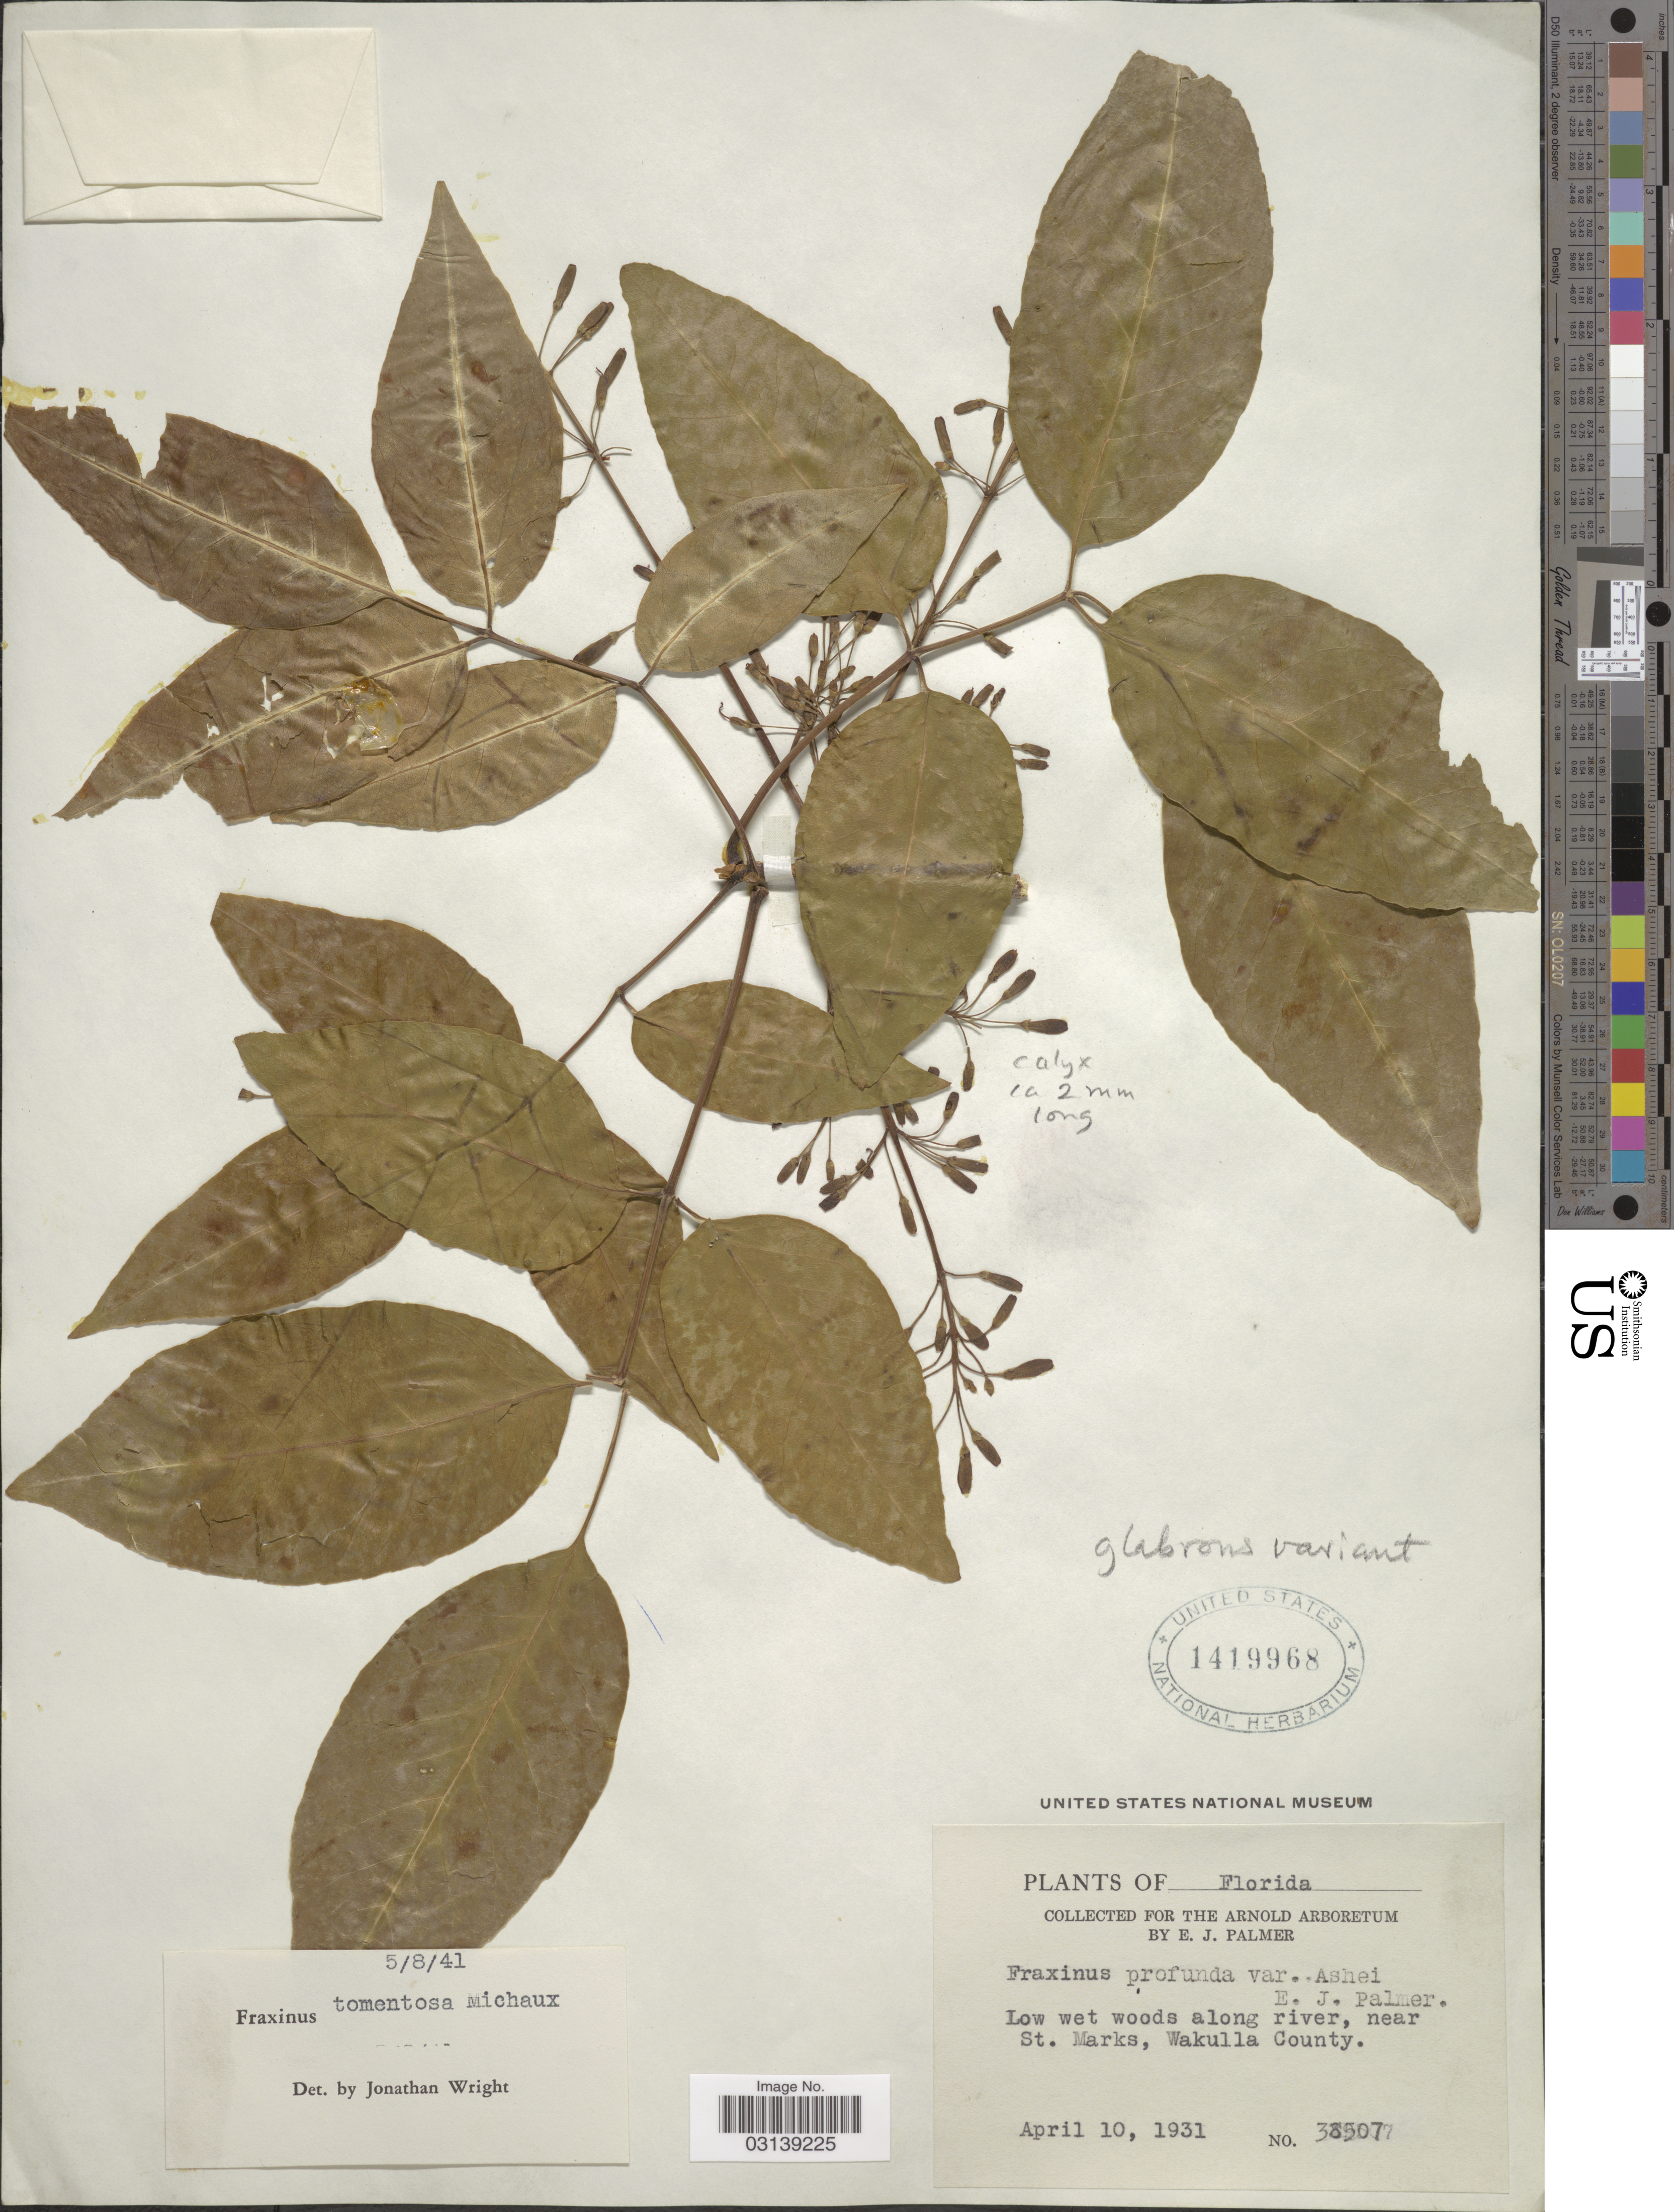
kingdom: Plantae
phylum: Tracheophyta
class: Magnoliopsida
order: Lamiales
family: Oleaceae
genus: Fraxinus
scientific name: Fraxinus profunda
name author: (Bush) Bush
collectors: E. J. Palmer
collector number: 38507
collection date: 1931-04-10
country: United States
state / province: Florida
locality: Low wet woods along river, near St. Marks, Wakulla County.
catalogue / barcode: US 1419968